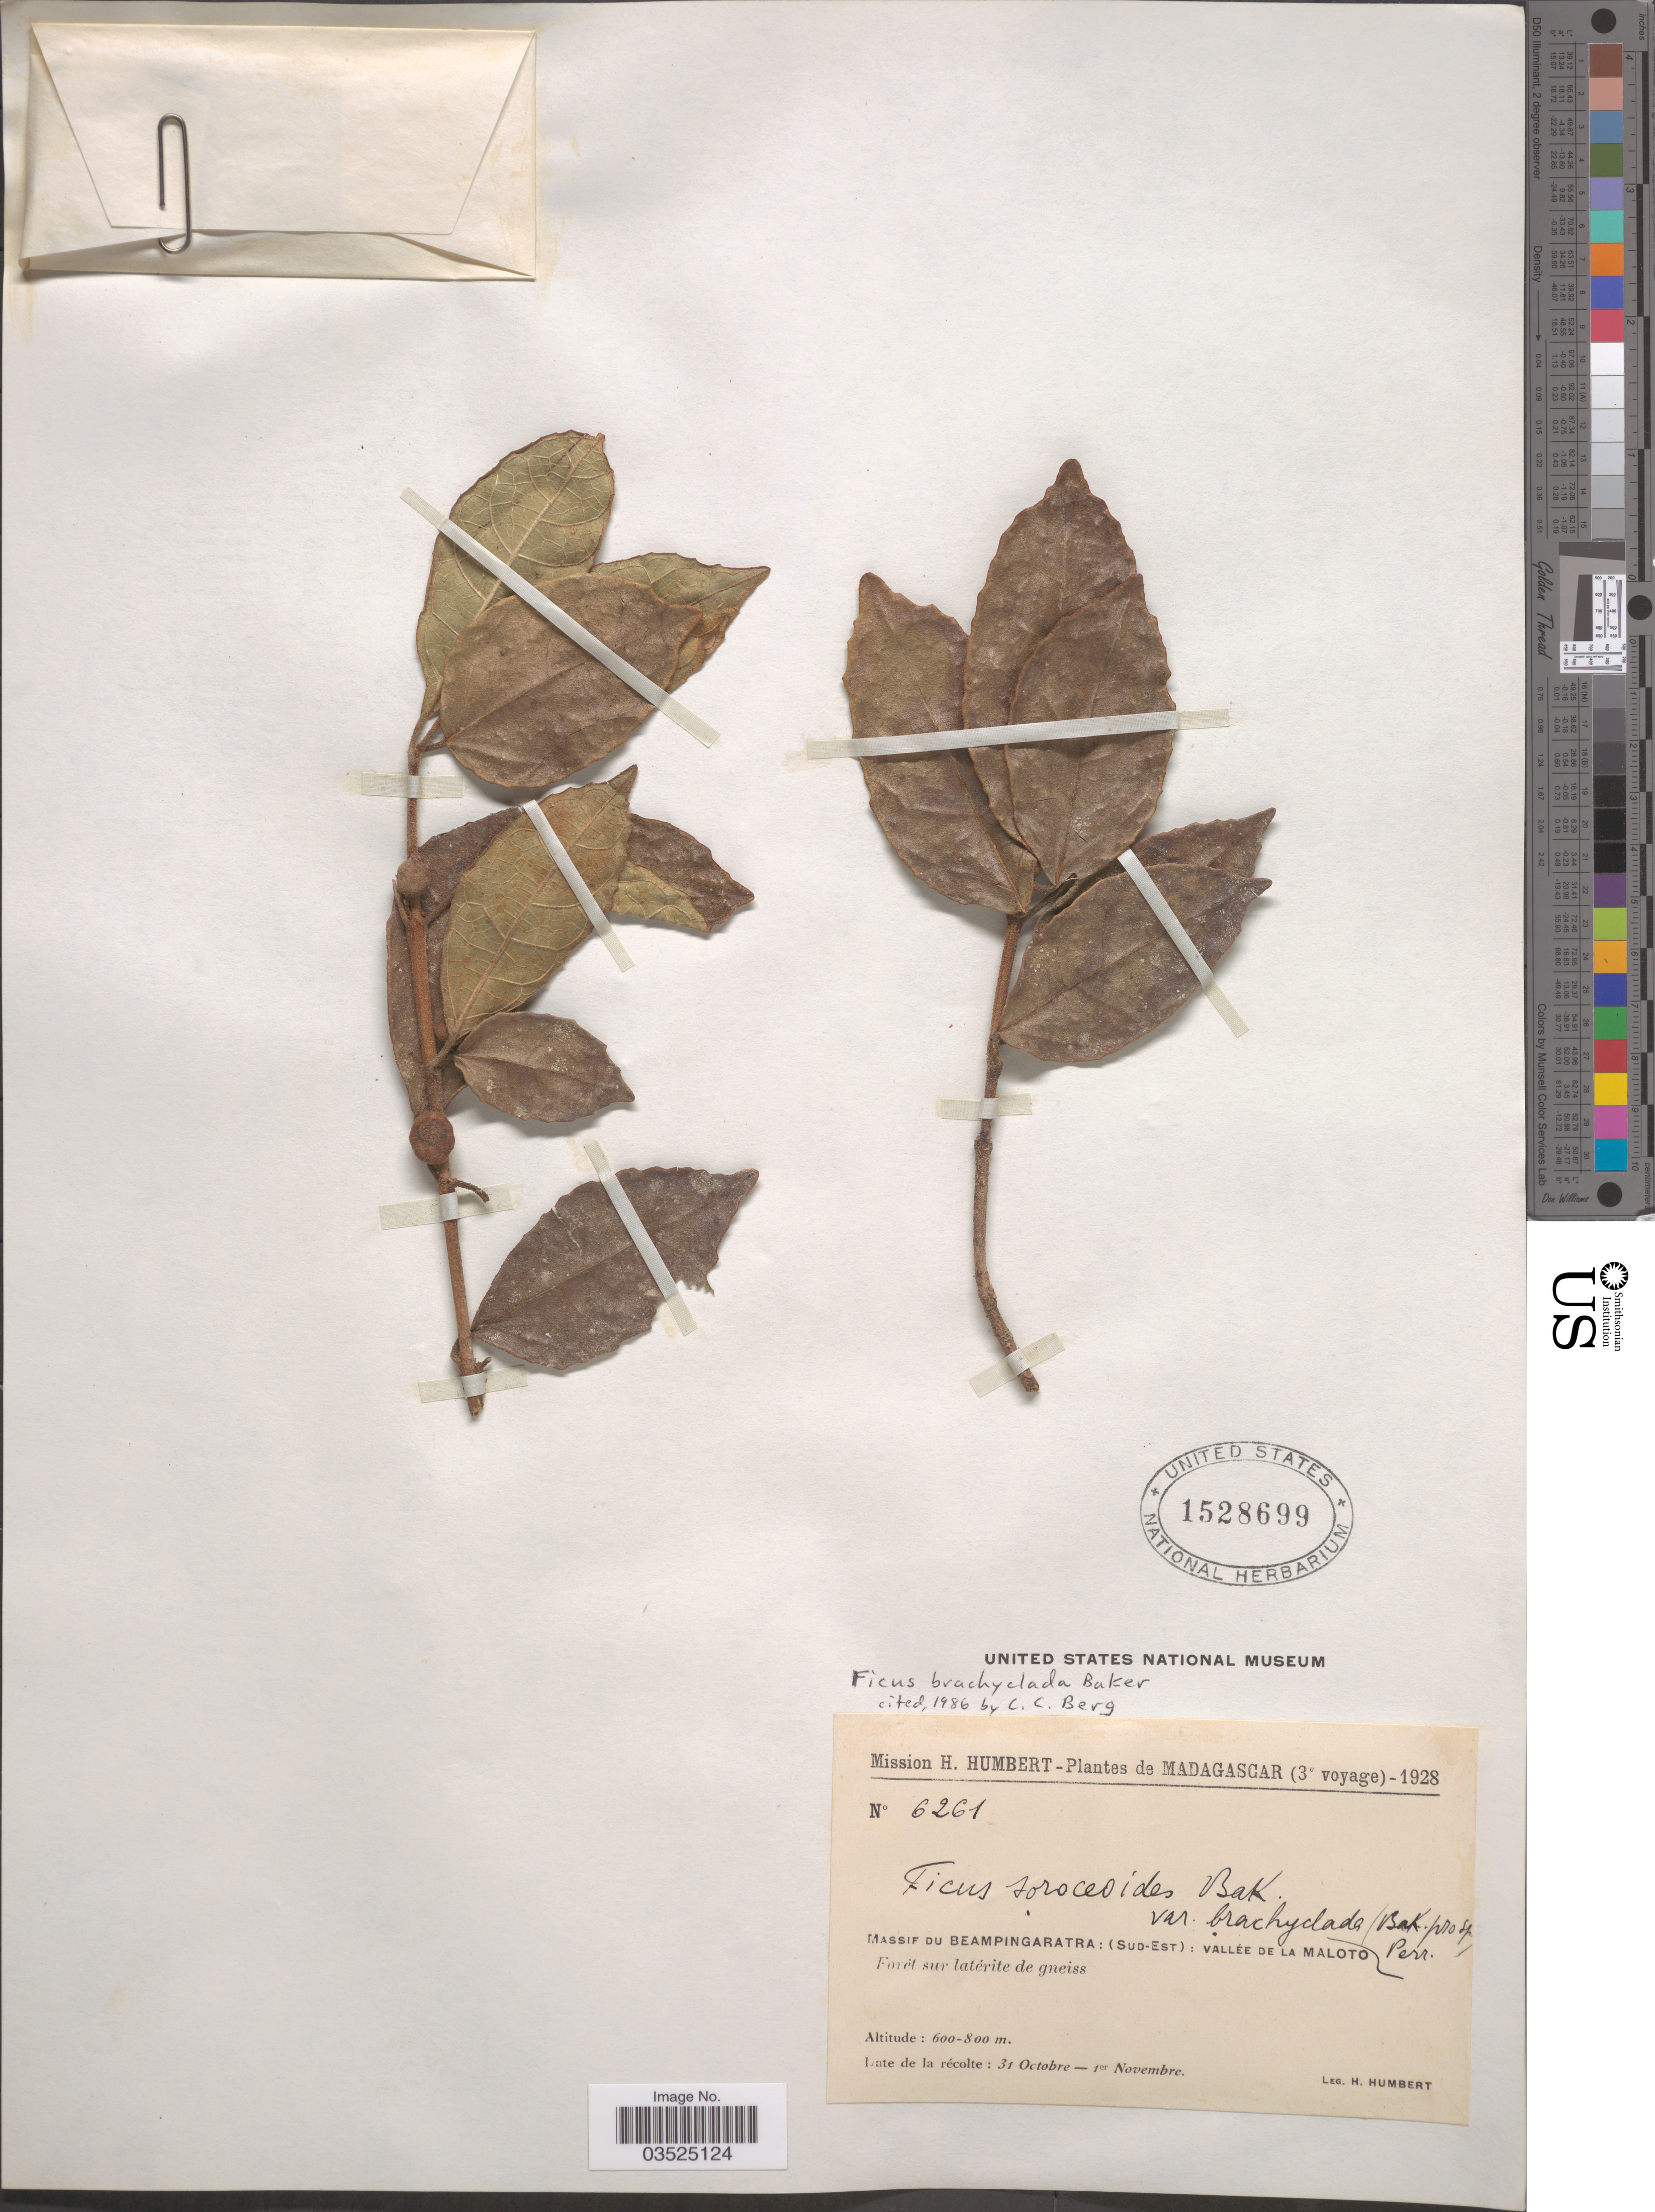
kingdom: Plantae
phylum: Tracheophyta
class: Magnoliopsida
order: Rosales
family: Moraceae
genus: Ficus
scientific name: Ficus brachyclada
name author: Baker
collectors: H. Humbert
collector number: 6261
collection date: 1928-10-31/1928-11-01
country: Madagascar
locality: Massif du Beampingaratra: (Sud-Est): Vallée de la Maloto. Forét sur latérite de gneiss.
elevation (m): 600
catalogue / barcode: US 1528699